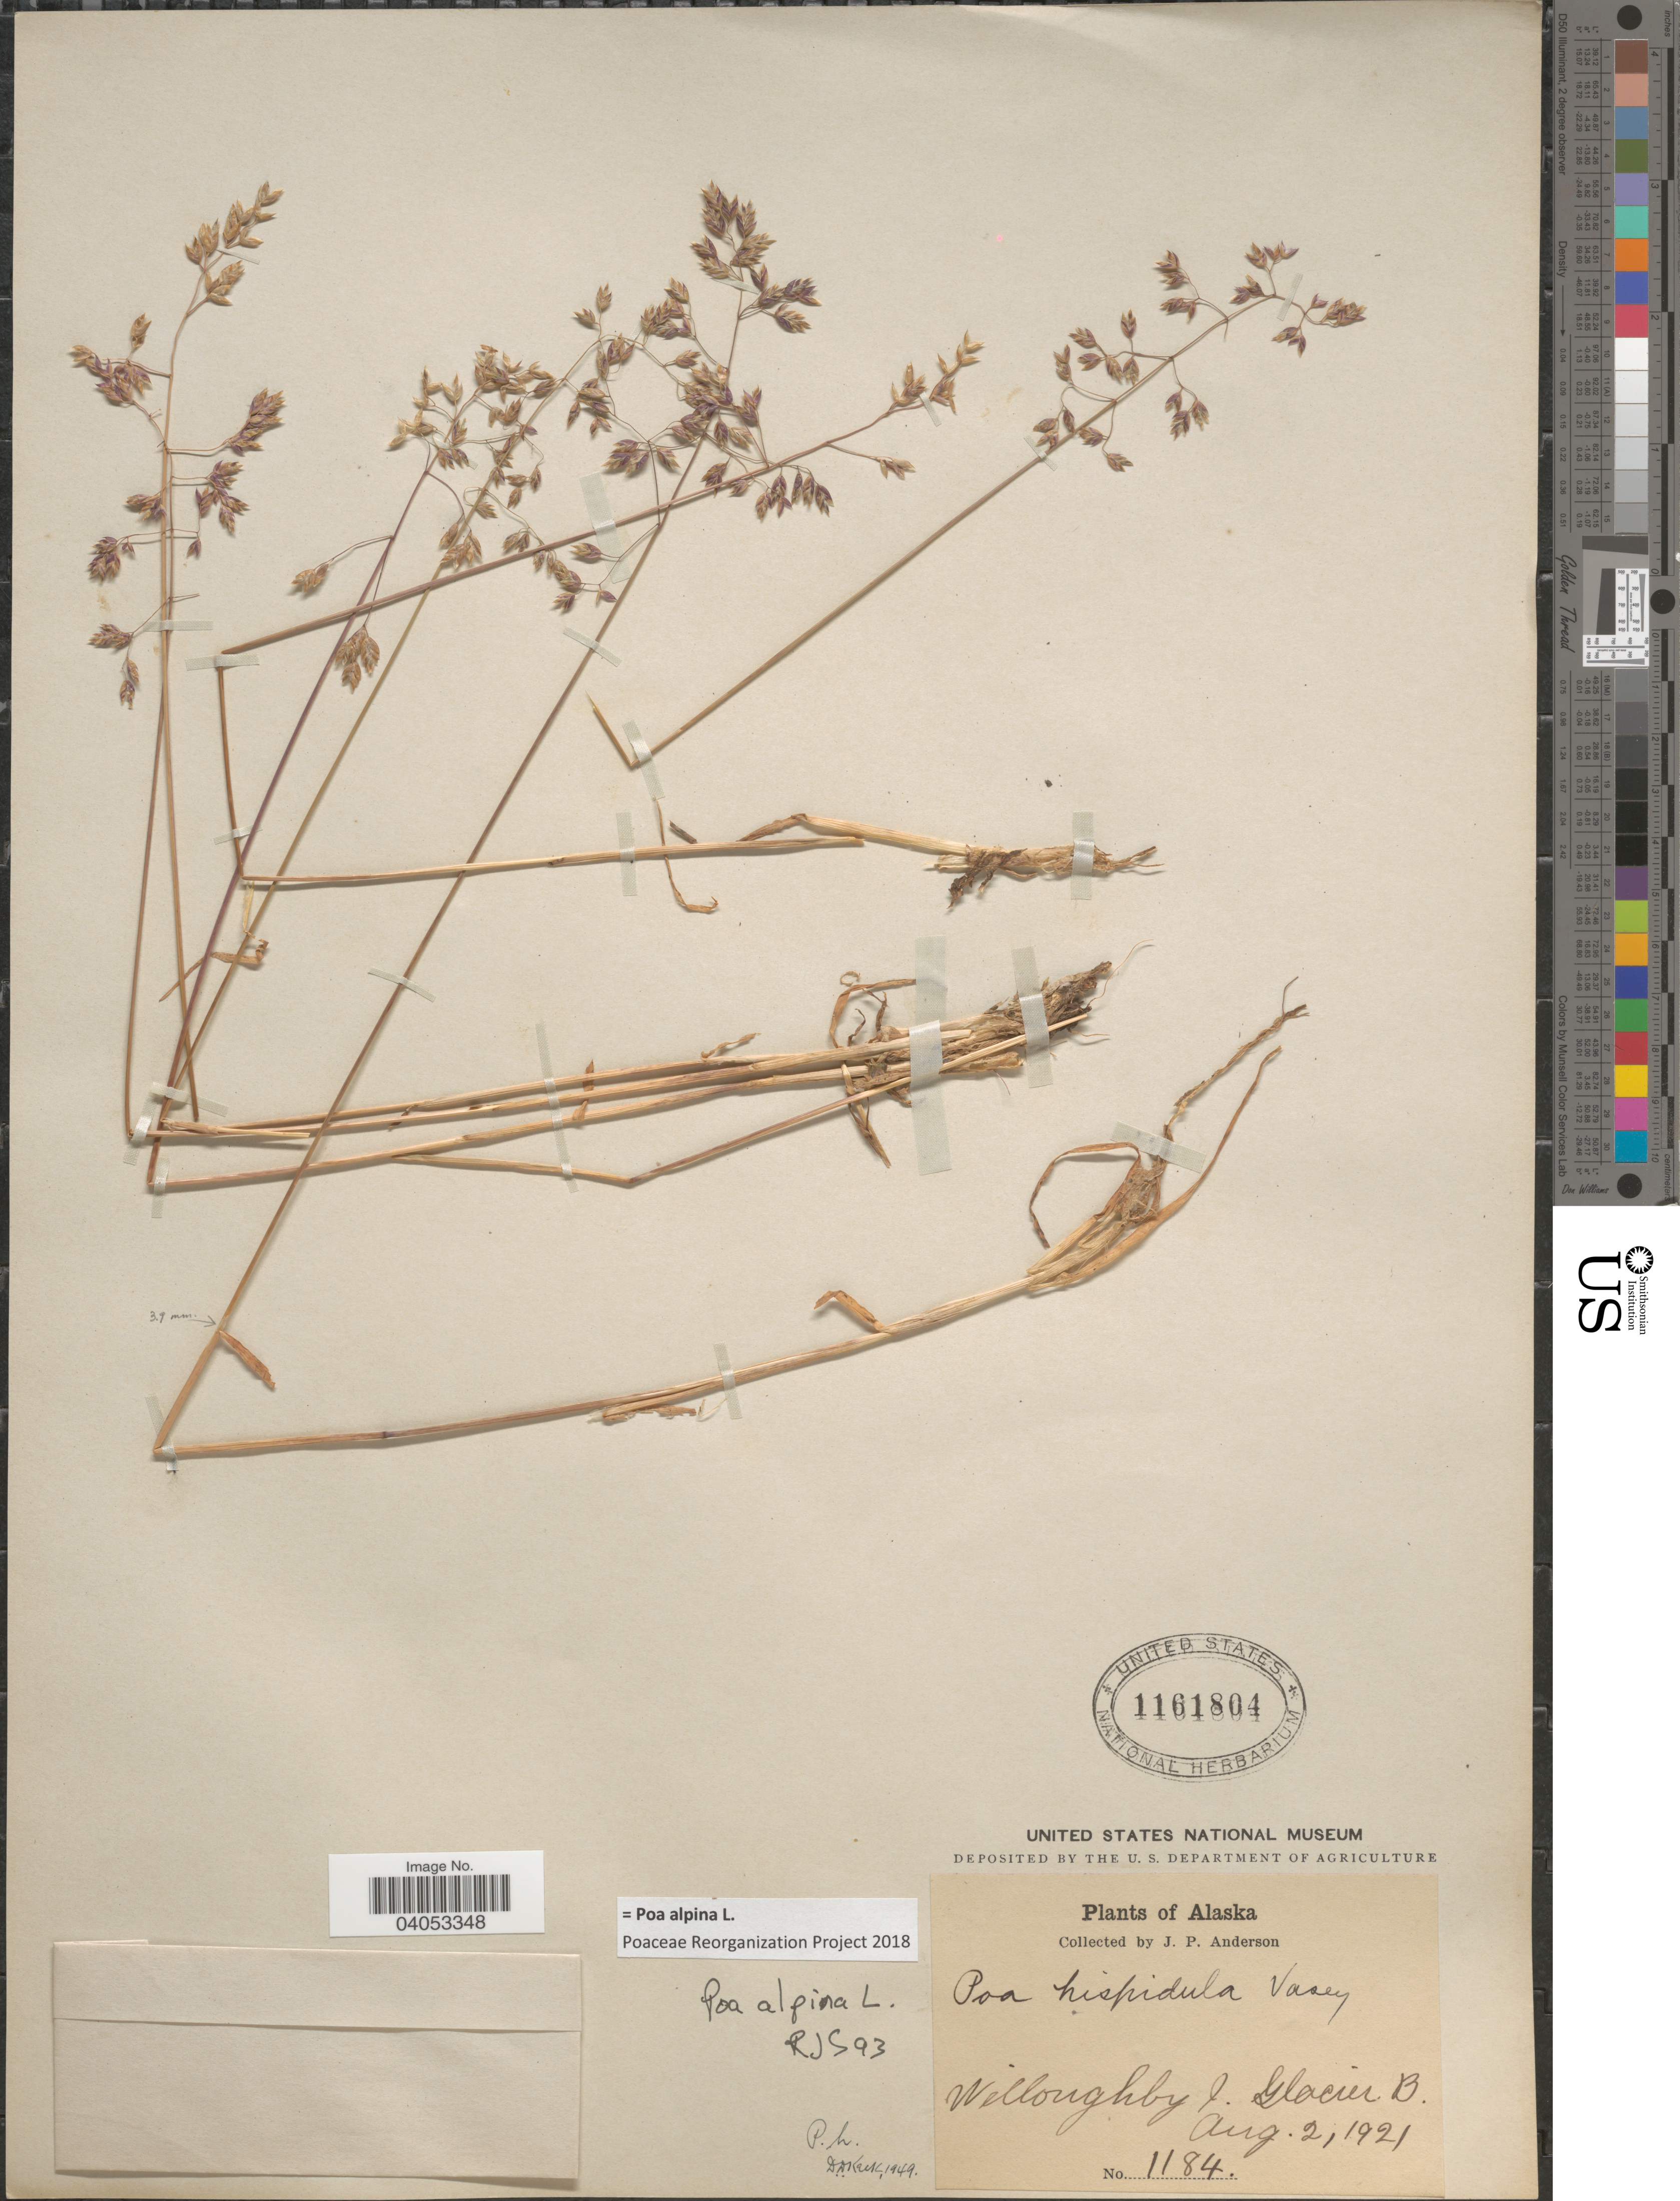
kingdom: Plantae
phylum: Tracheophyta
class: Liliopsida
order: Poales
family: Poaceae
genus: Poa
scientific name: Poa alpina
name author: L.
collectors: J. P. Anderson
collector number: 1184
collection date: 1921-08-02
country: United States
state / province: Alaska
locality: Willoughby I. Glacier B.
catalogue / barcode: US 1161804